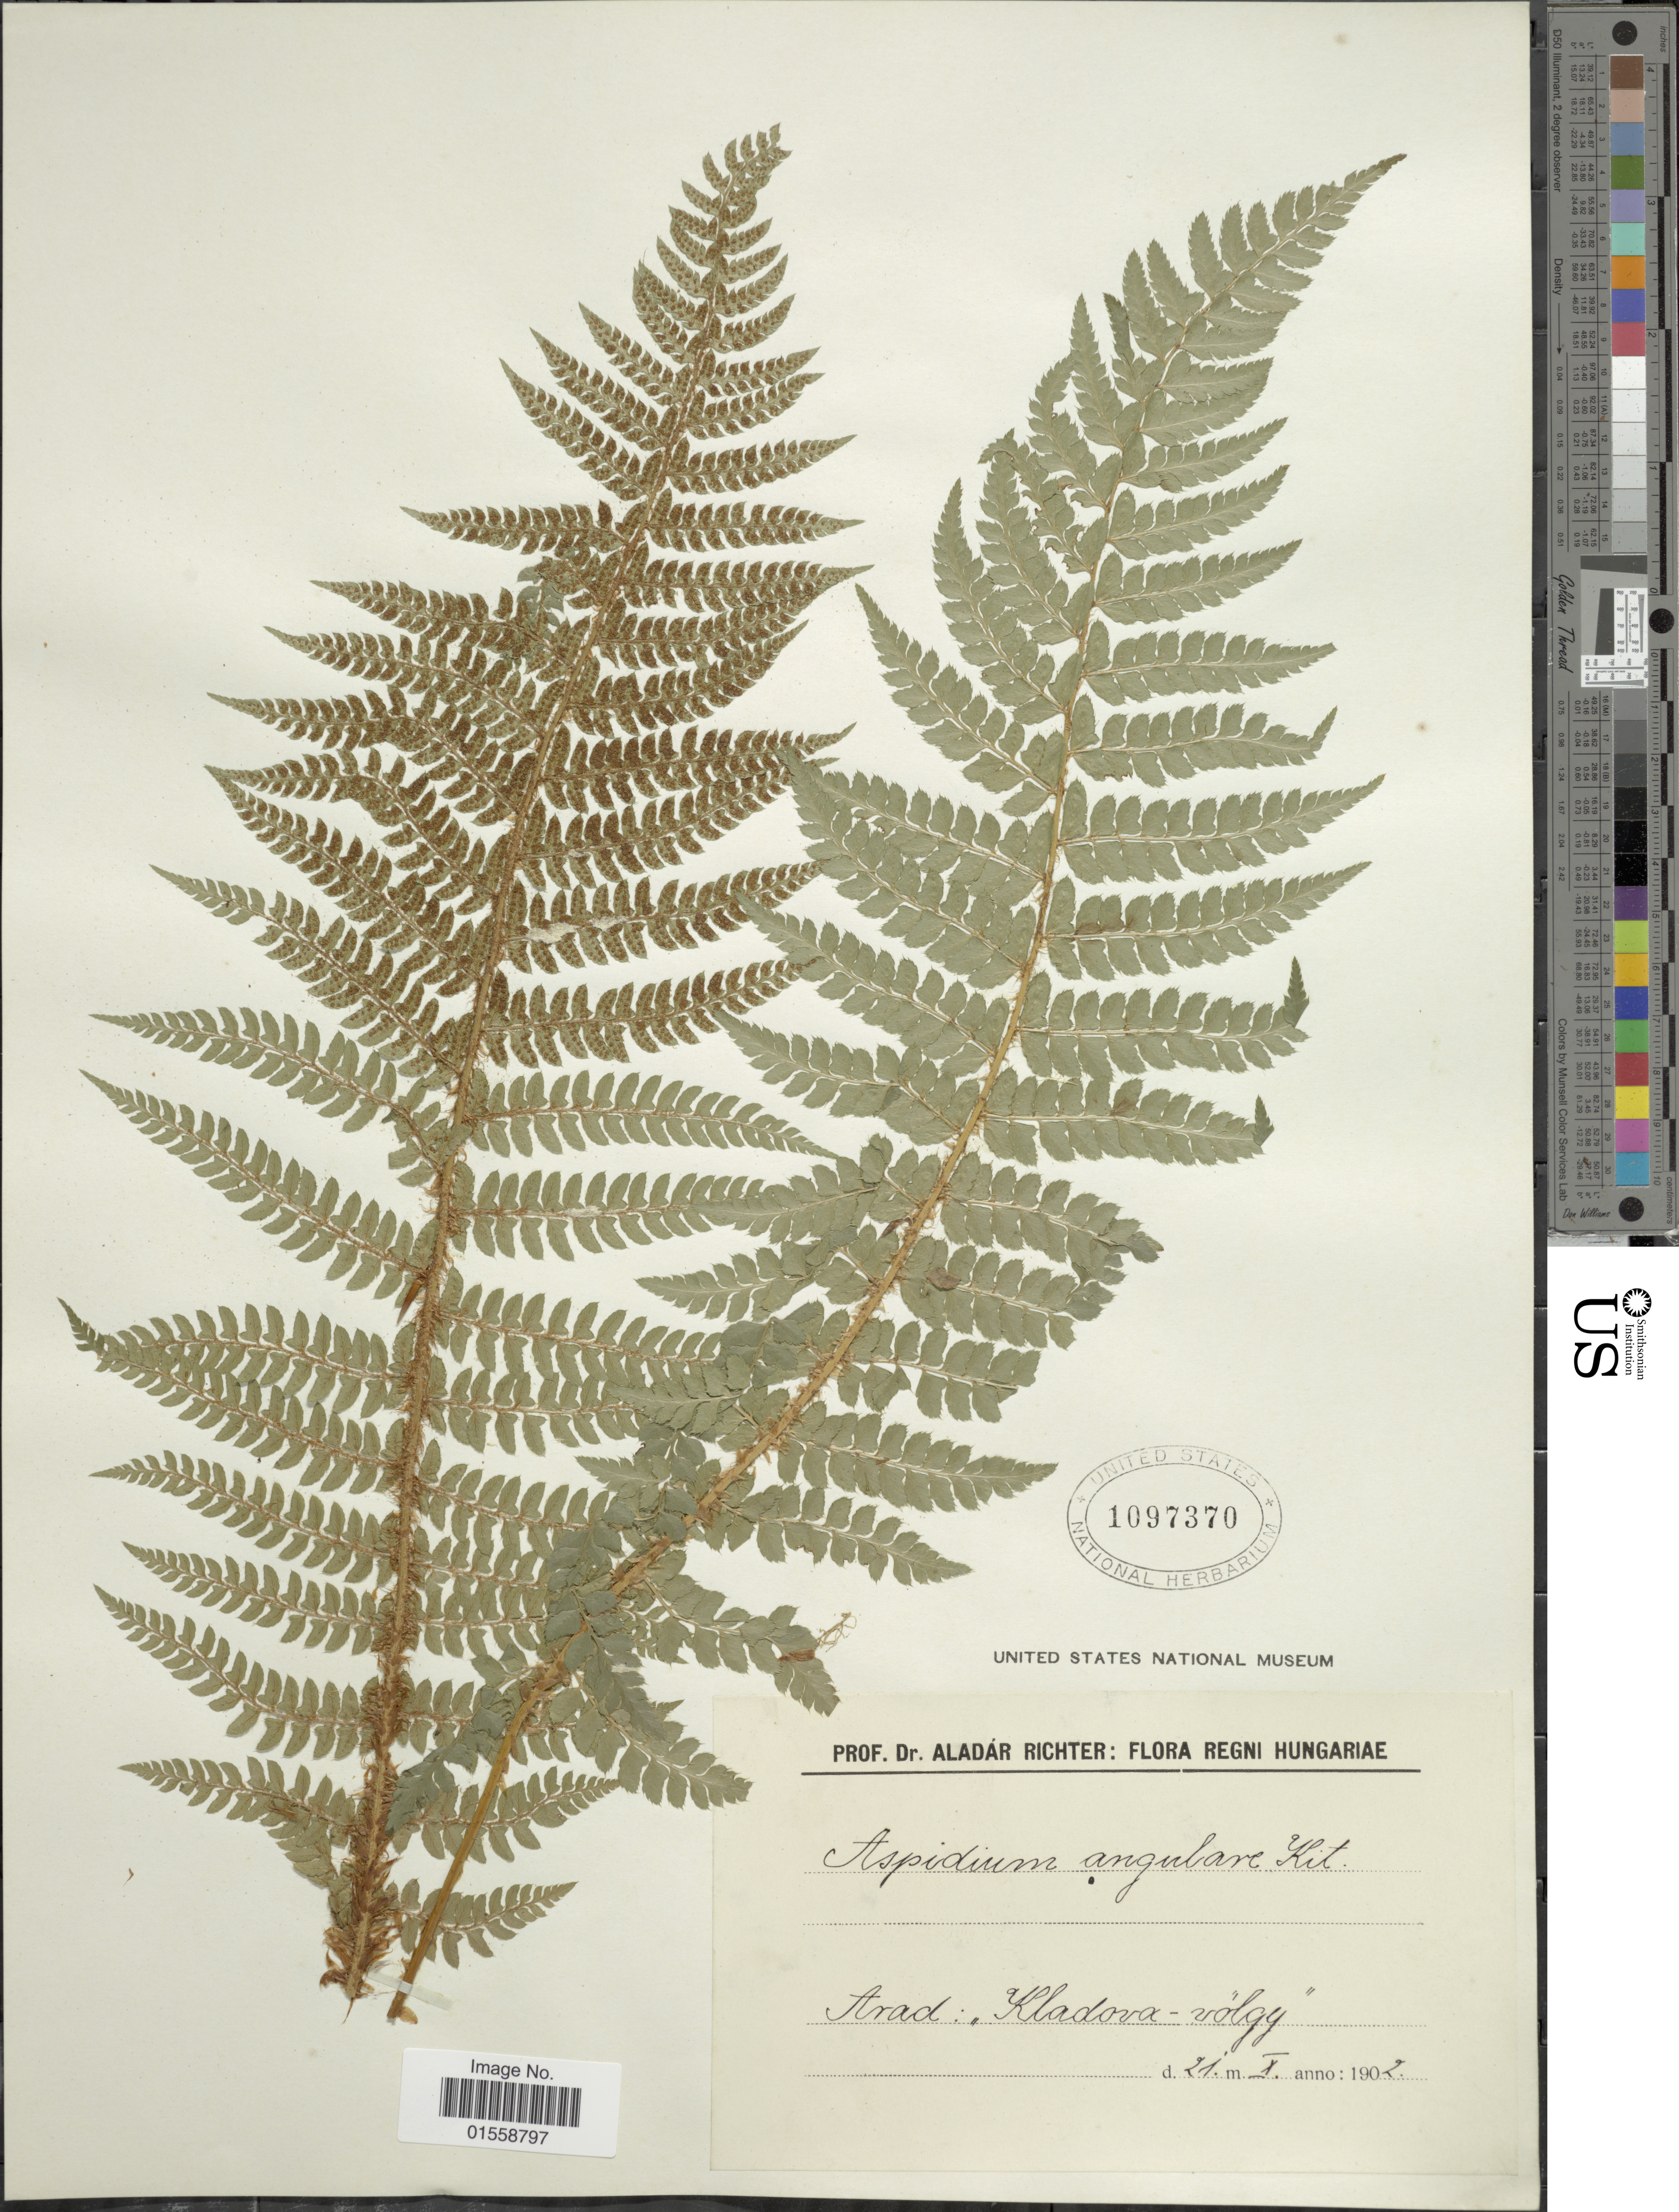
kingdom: Plantae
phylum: Tracheophyta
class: Polypodiopsida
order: Polypodiales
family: Dryopteridaceae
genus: Polystichum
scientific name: Polystichum setiferum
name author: (Forssk.) Moore ex Woynar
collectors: A. Richter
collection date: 1902-10-21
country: Hungary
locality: Hungariae, Arad: "Kladova- volgy"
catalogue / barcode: US 1097370